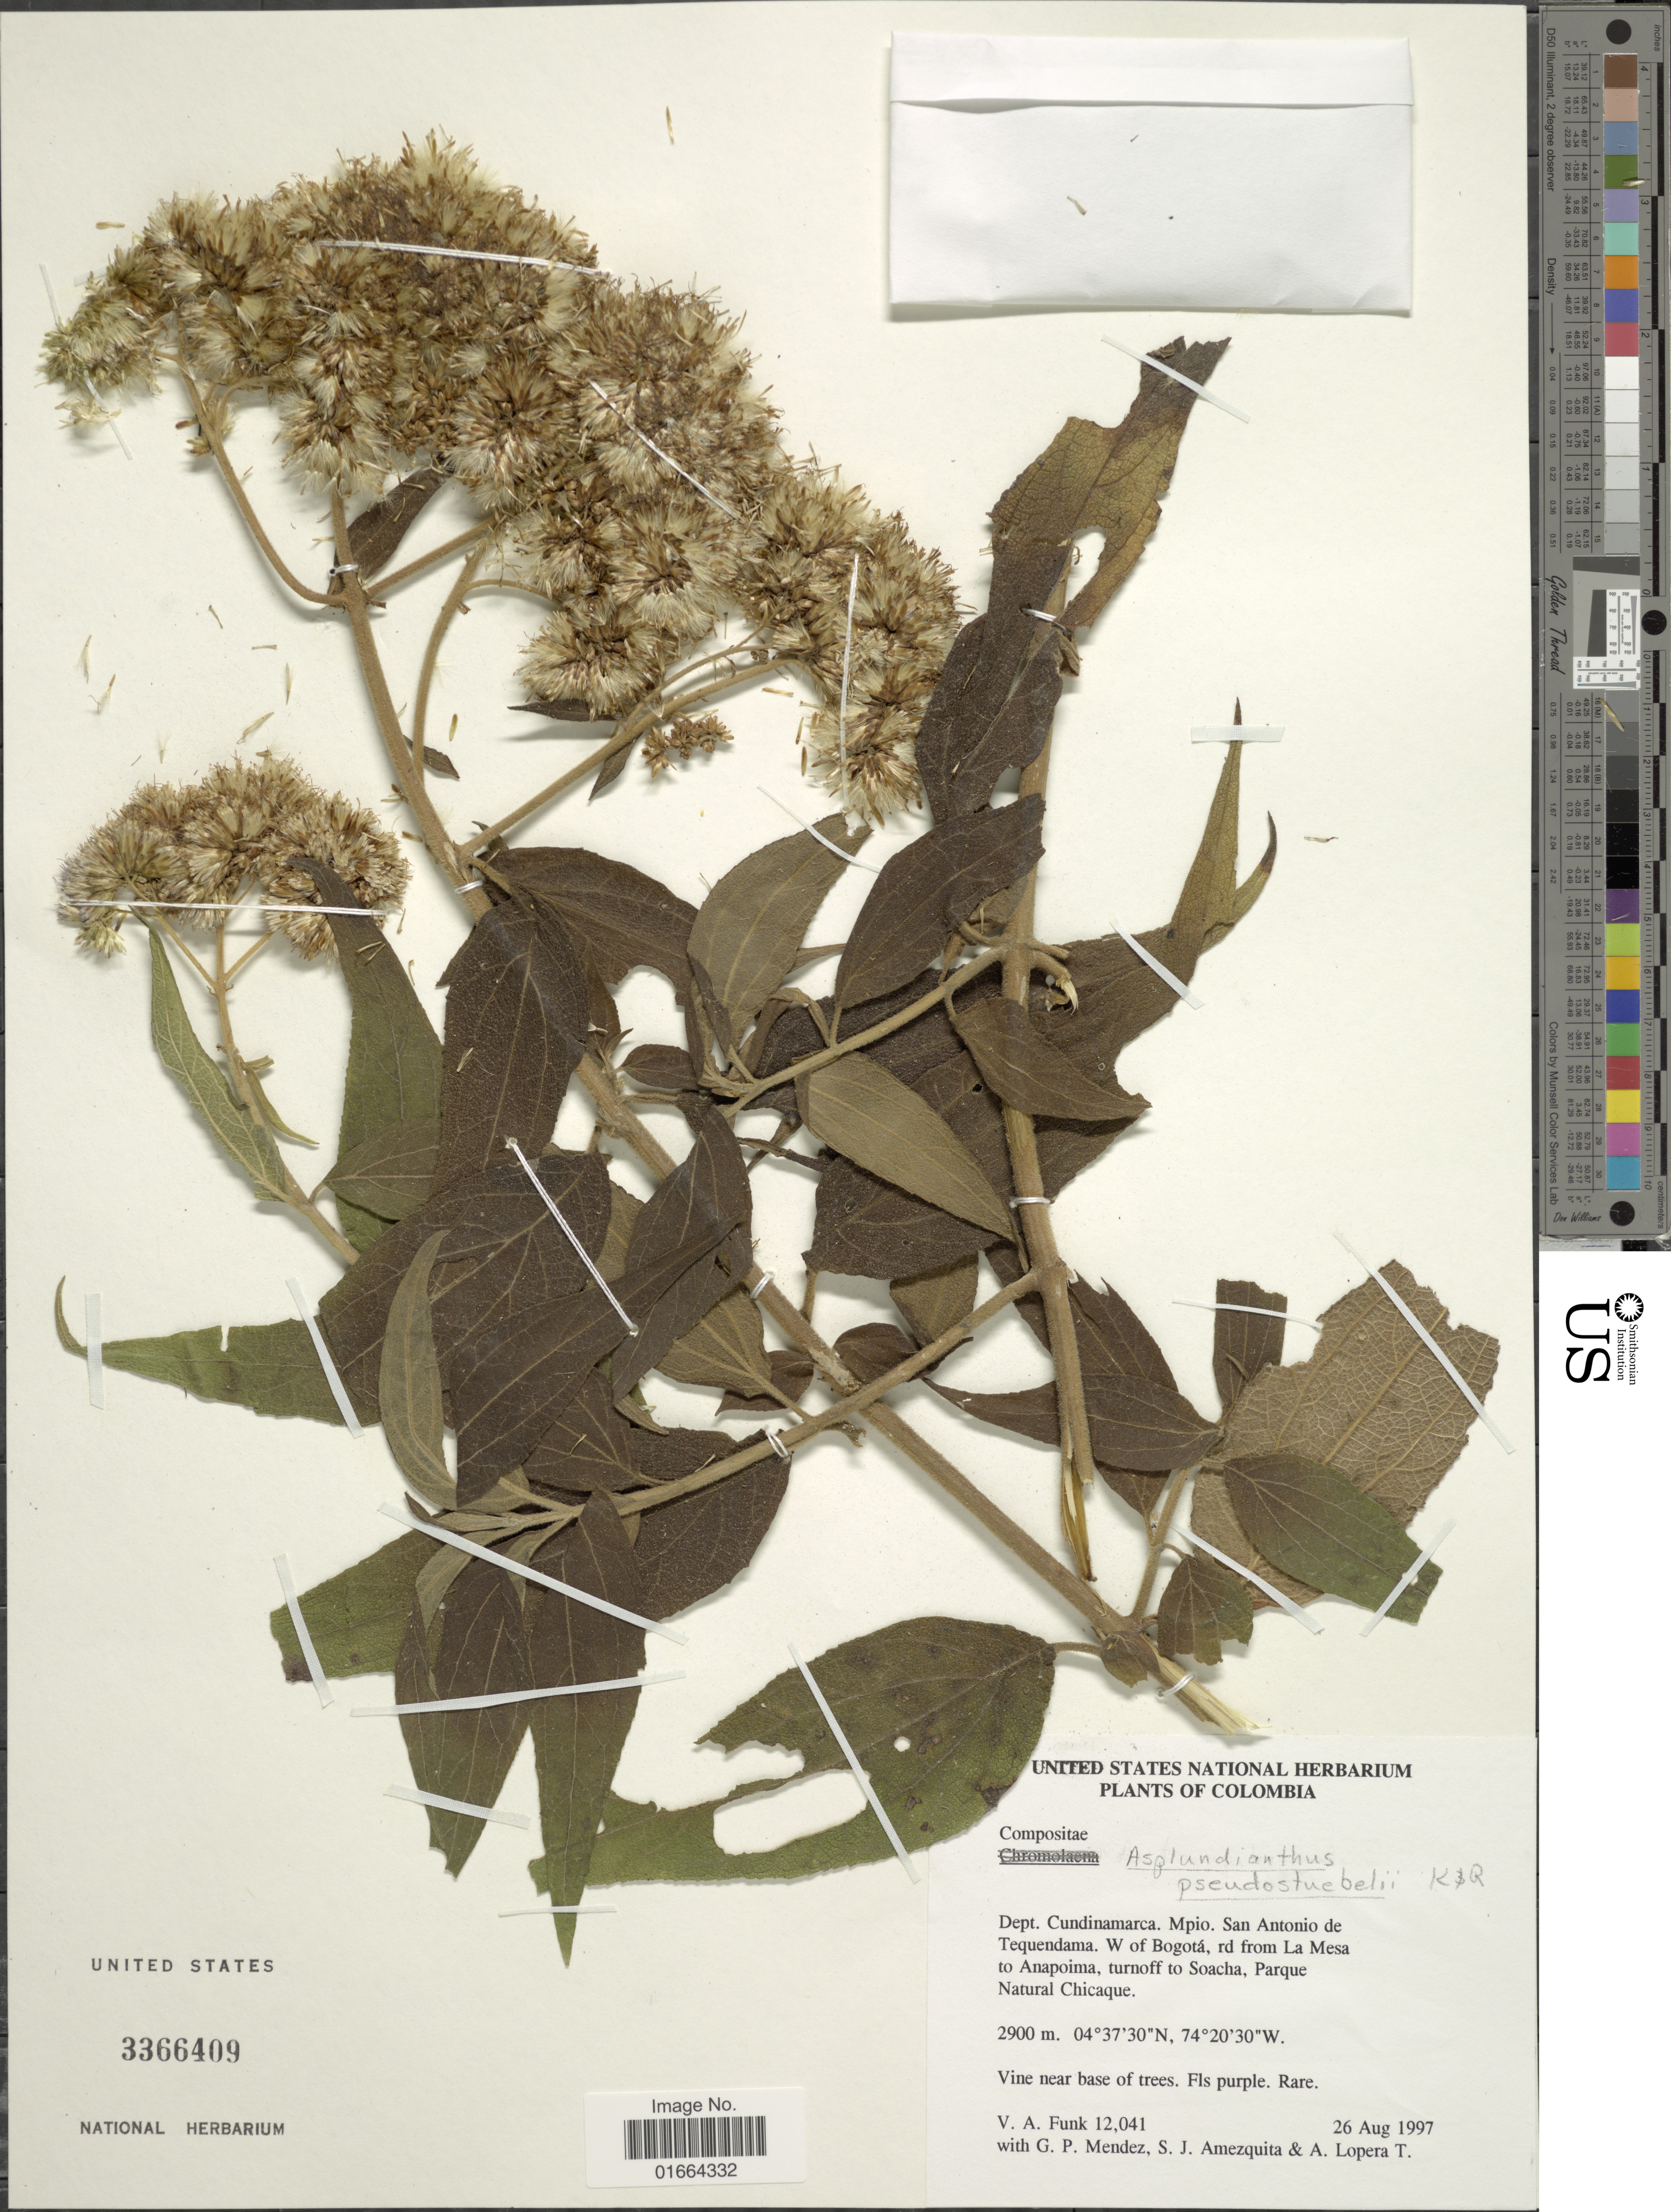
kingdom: Plantae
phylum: Tracheophyta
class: Magnoliopsida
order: Asterales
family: Asteraceae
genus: Asplundianthus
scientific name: Asplundianthus pseudostuebelii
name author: R.M. King & H. Rob.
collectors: V. Funk, G. Mendez, S. Amezquita & A. Lopera T.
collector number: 12041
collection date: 1997-08-26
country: Colombia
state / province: Cundinamarca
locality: Mpio. San Antonio de Tequendama. W of Bogotá, rd from La Mesa to Anapoima, turnoff to Soacha, Parque Natural Chicaque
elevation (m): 2900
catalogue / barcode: US 3366409